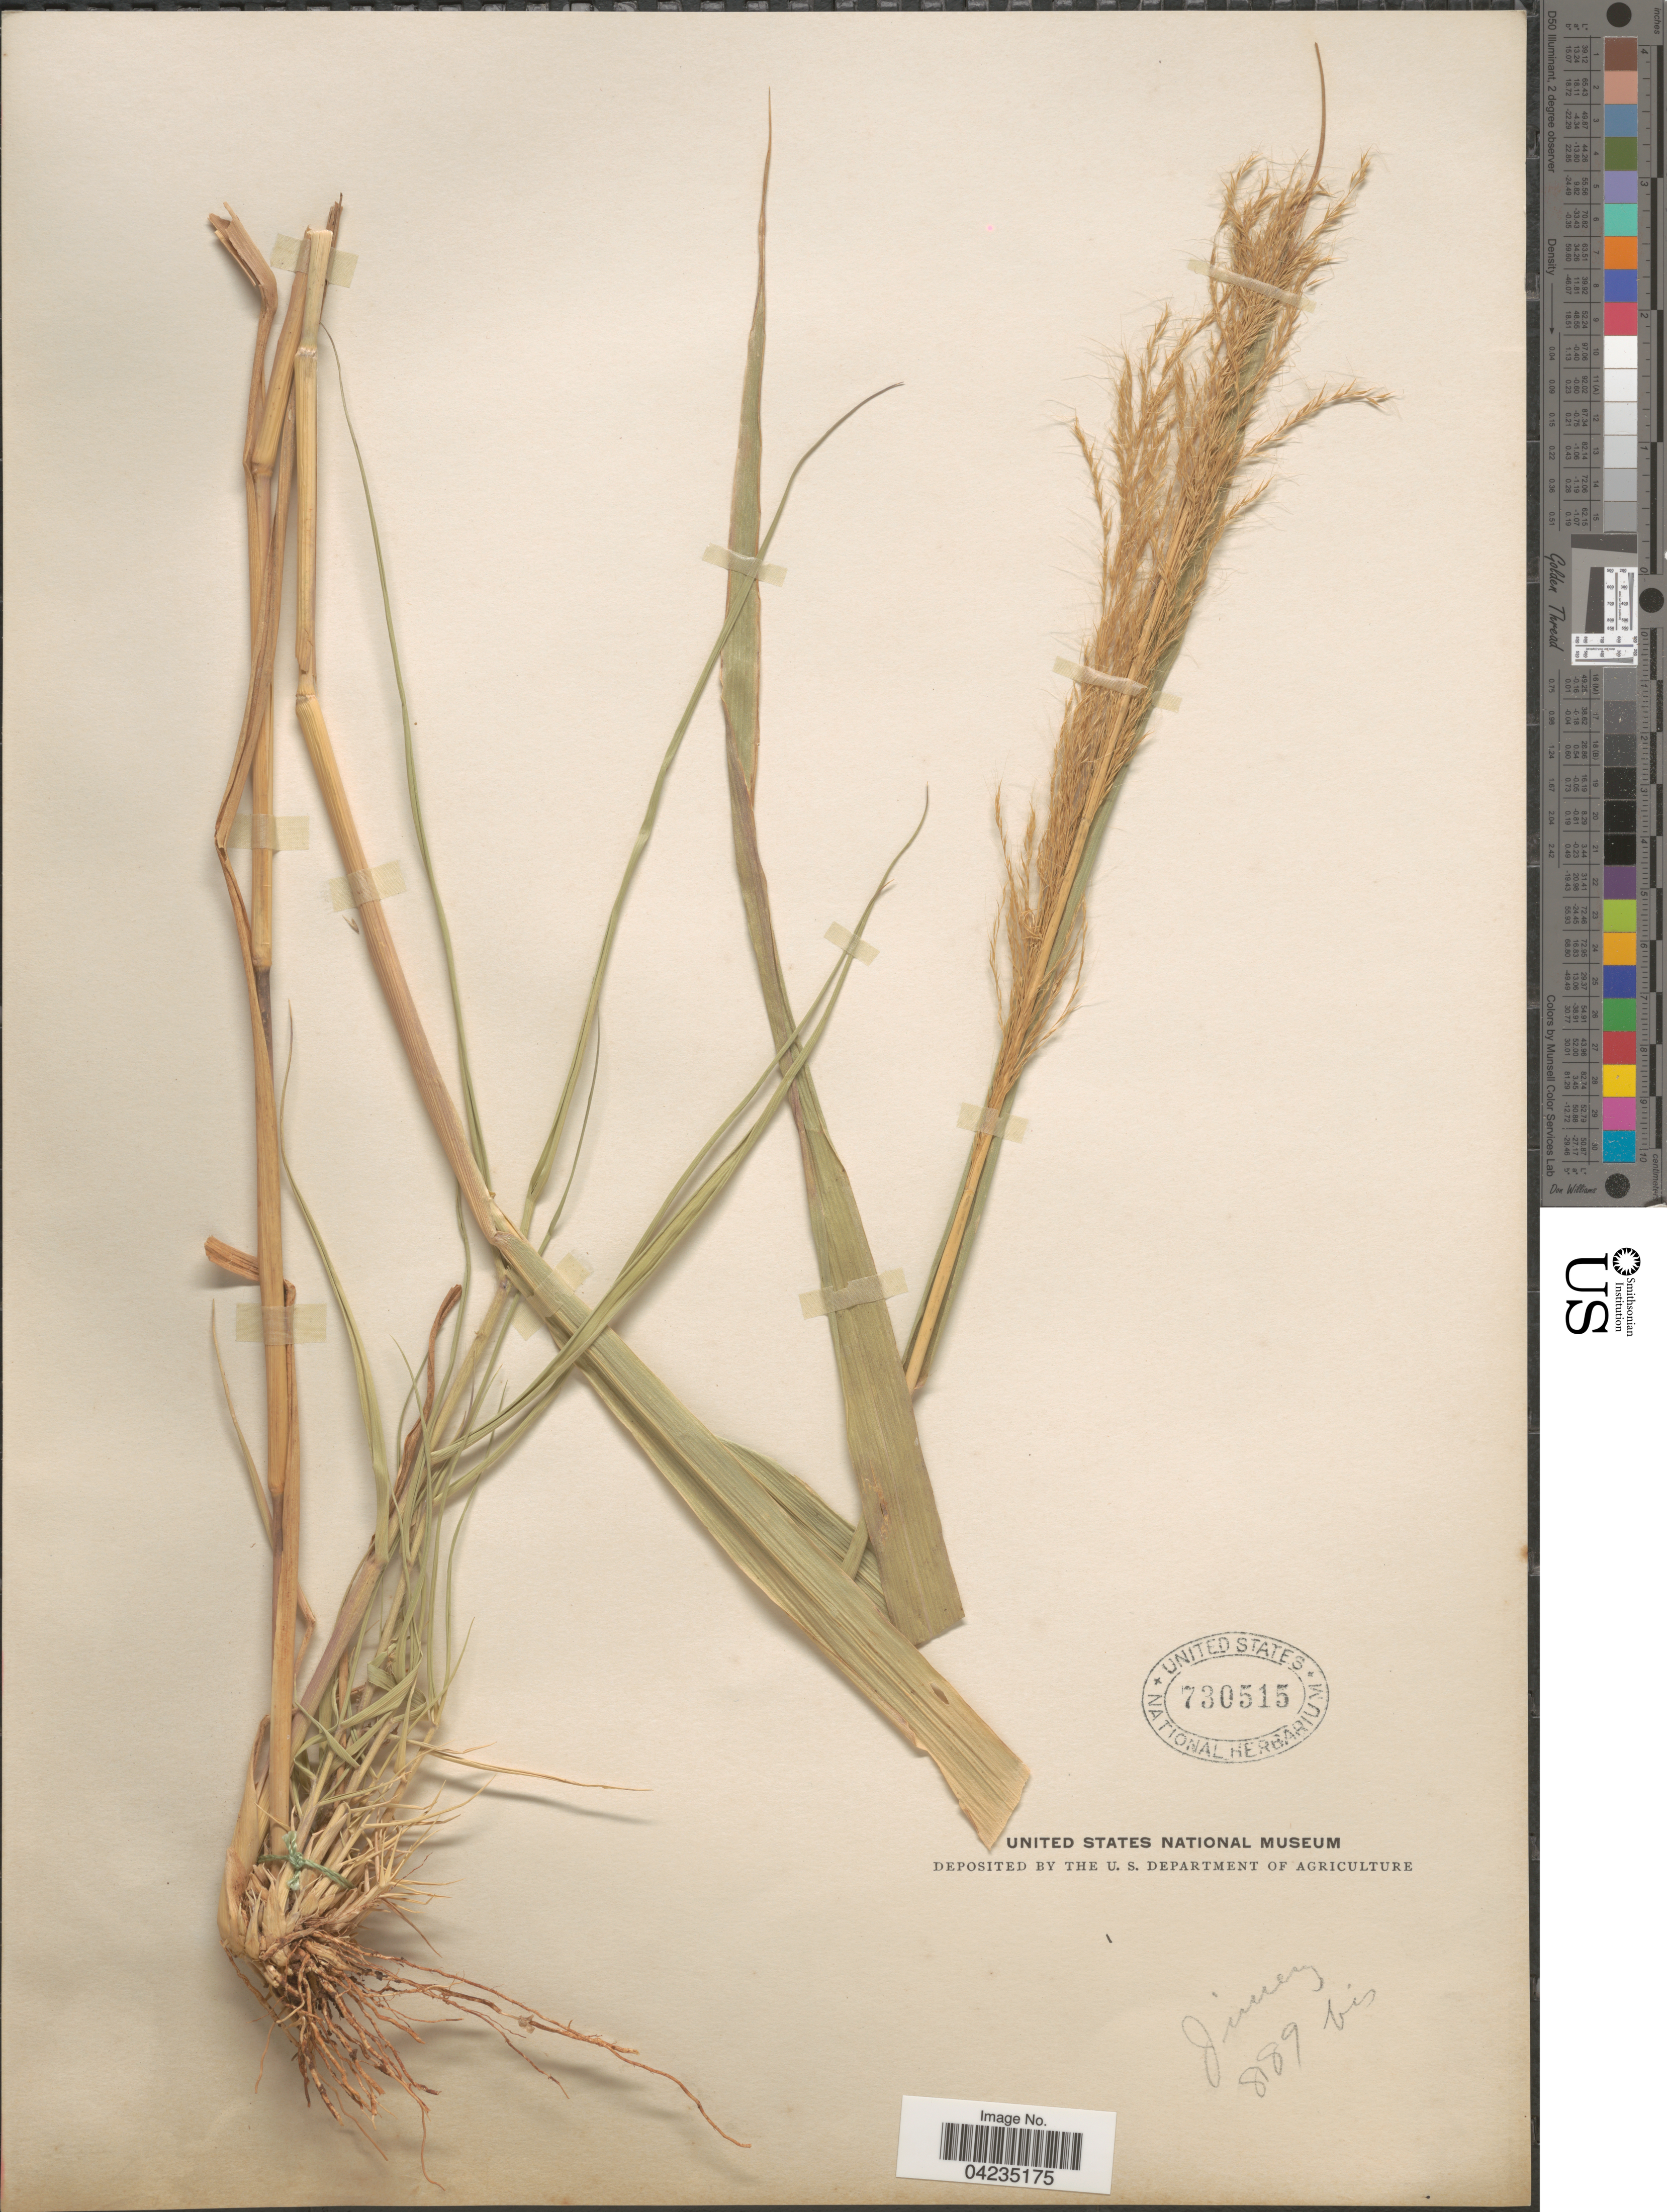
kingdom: Plantae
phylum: Tracheophyta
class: Liliopsida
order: Poales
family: Poaceae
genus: Arundinella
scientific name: Arundinella deppeana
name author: Nees ex Steud.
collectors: Jimenez, --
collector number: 889bis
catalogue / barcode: US 730515